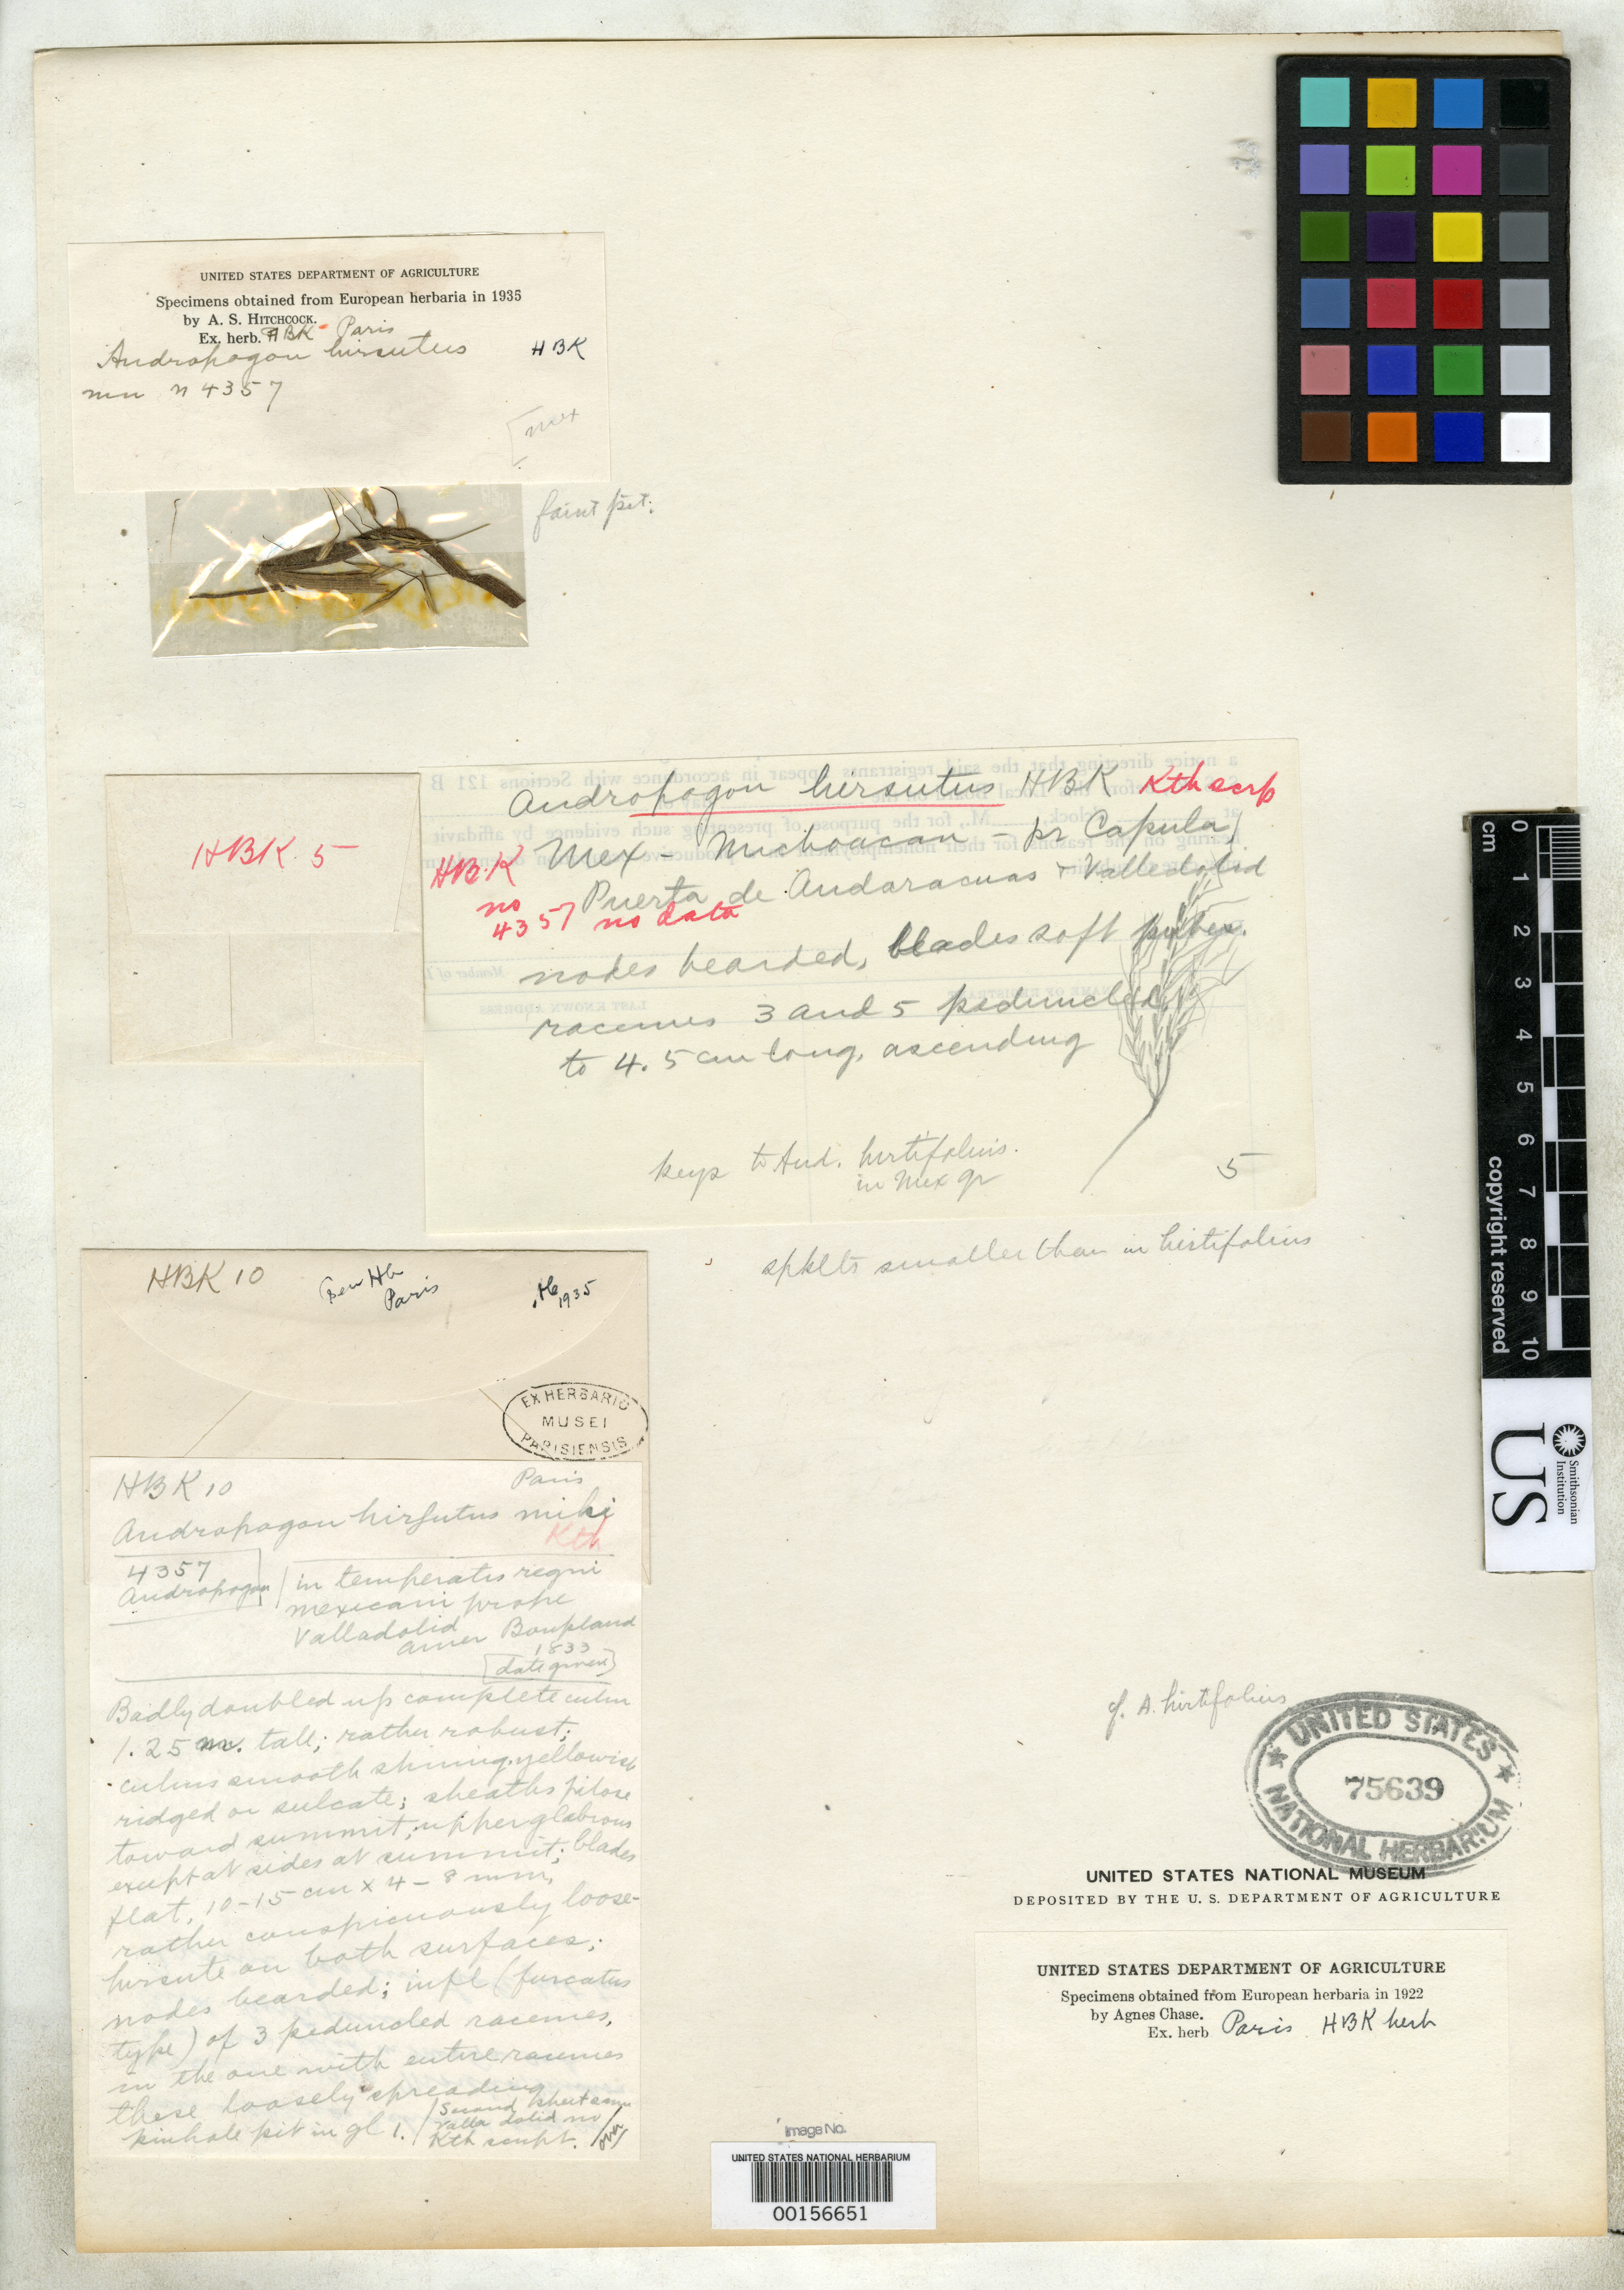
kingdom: Plantae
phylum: Tracheophyta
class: Liliopsida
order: Poales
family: Poaceae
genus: Andropogon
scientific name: Andropogon hirsutus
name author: Kunth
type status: Type Fragment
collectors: ex herb. H.B.K.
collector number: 4357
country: Mexico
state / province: Michoacán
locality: In reg. Mixicano prope Capula, Puerto de Andaracuas.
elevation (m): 920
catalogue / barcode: US 75639